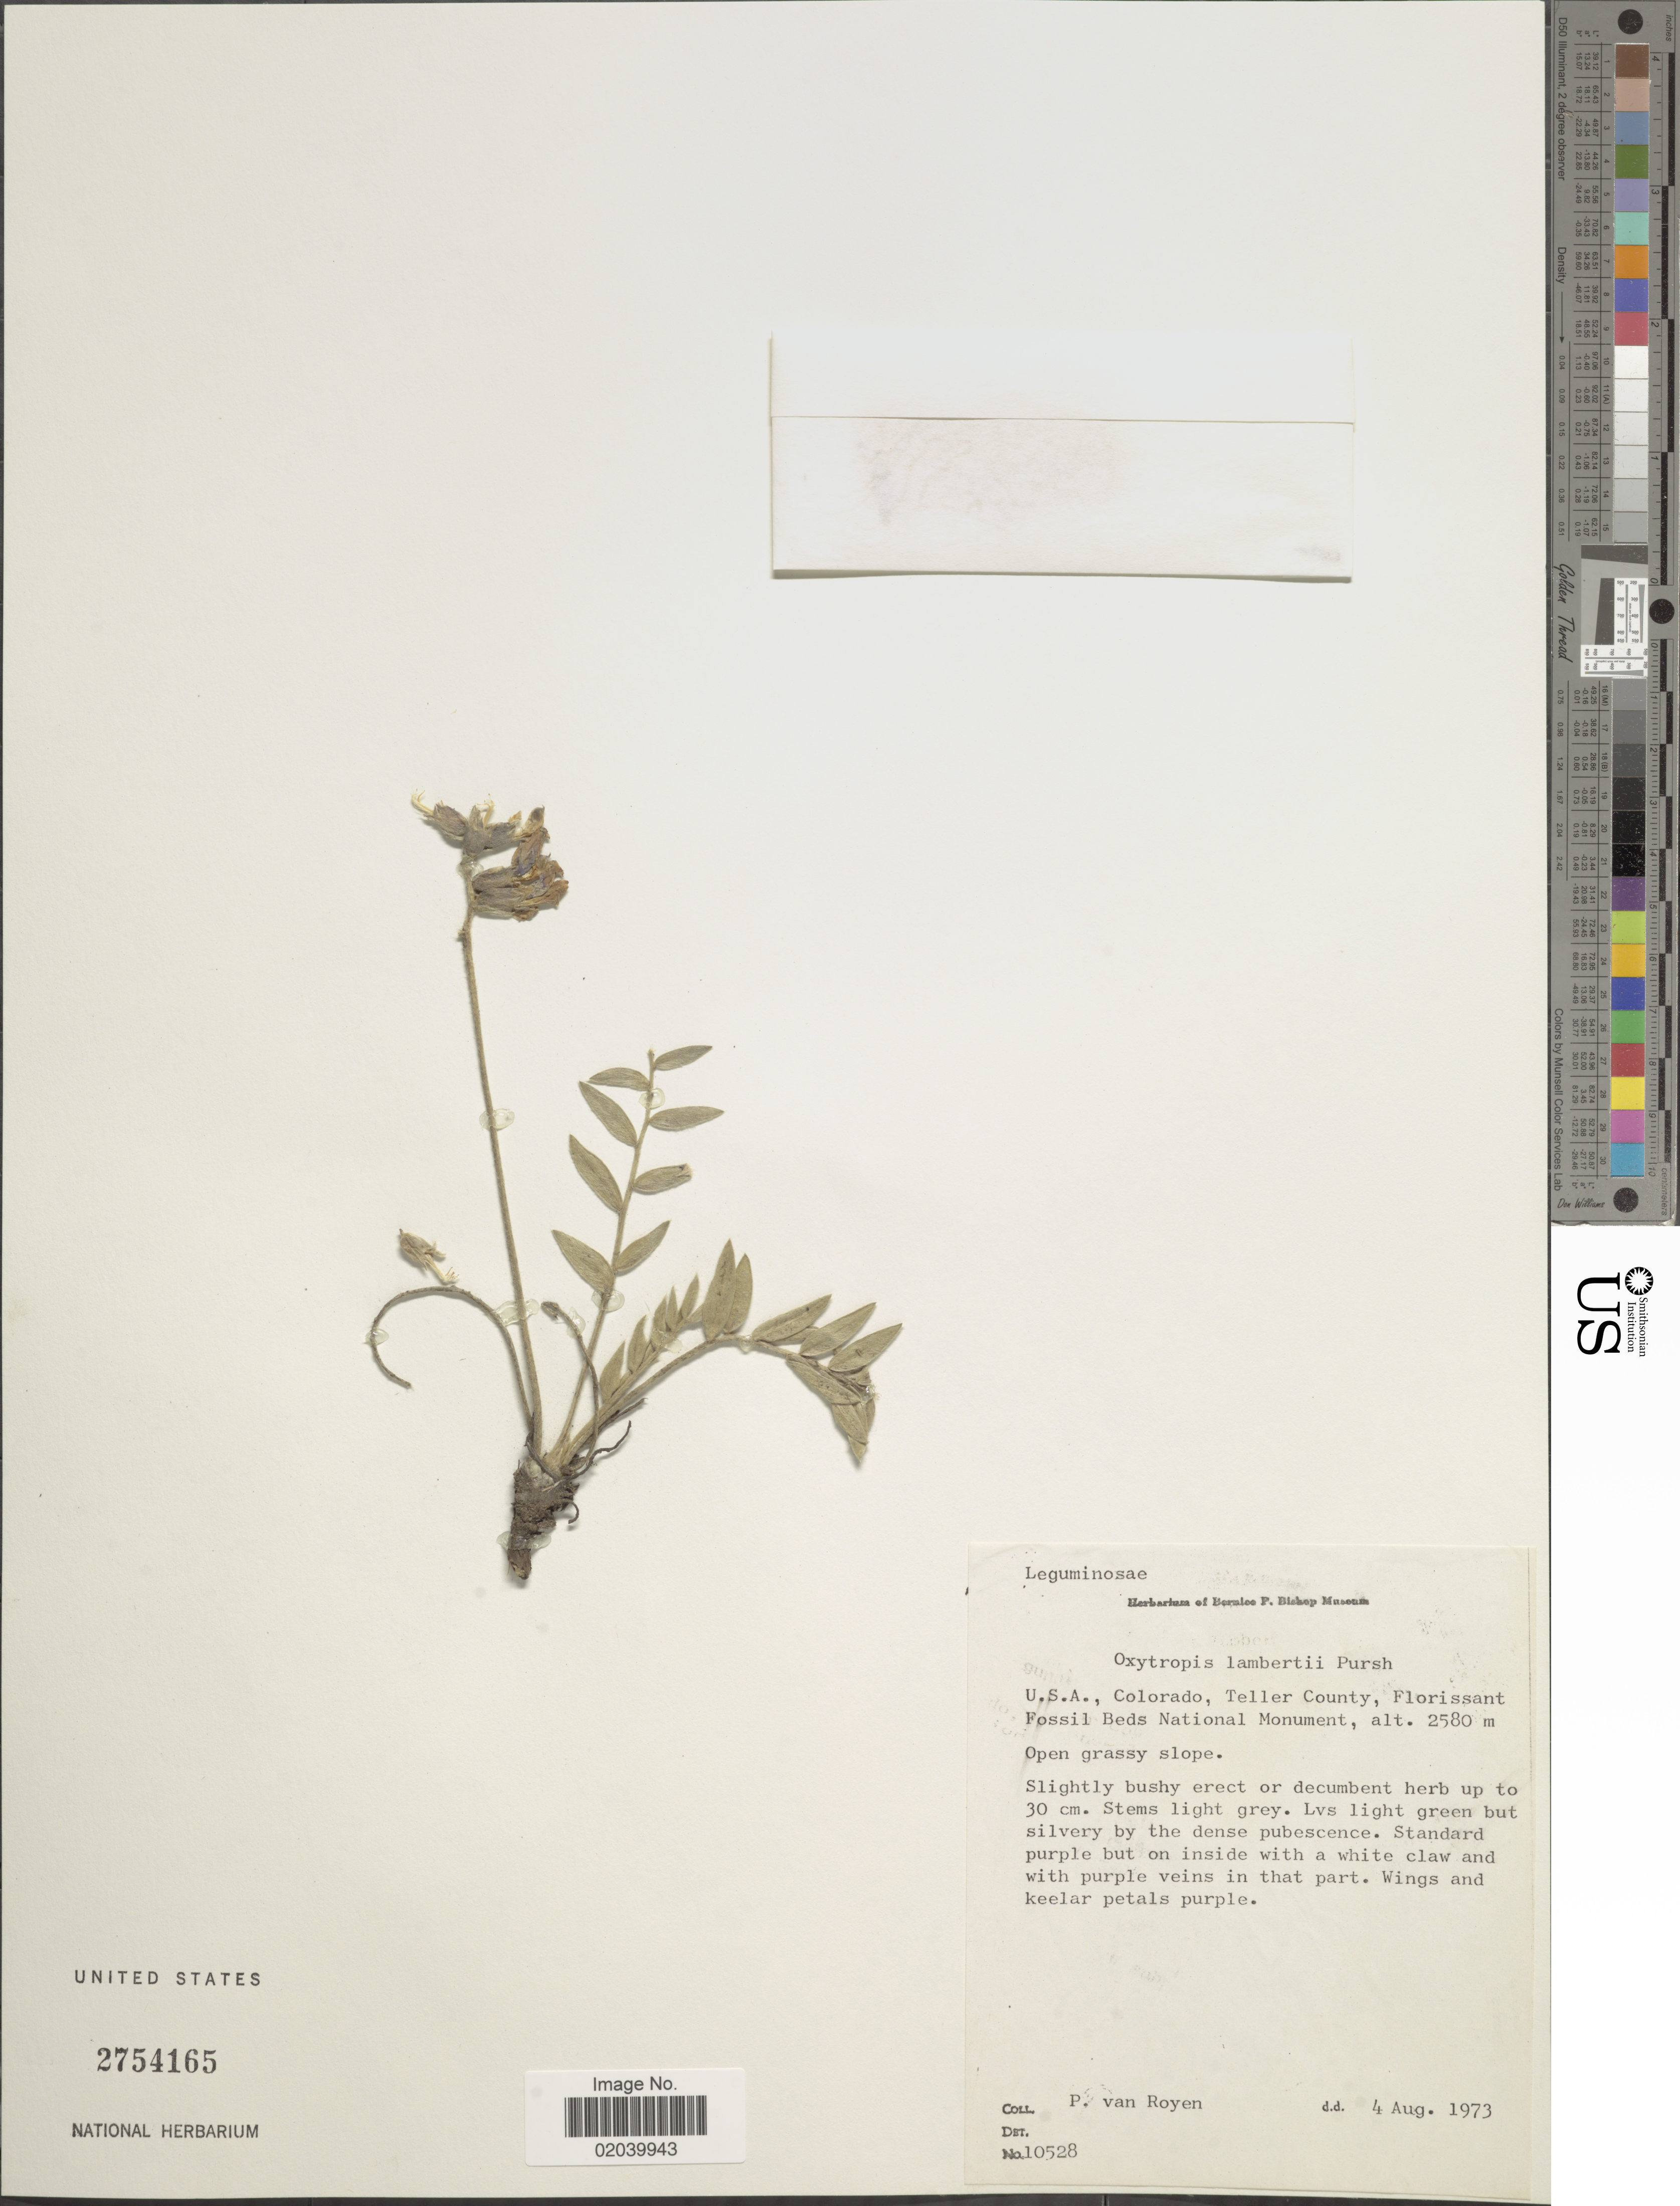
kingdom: Plantae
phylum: Tracheophyta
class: Magnoliopsida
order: Fabales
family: Fabaceae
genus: Oxytropis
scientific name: Oxytropis lambertii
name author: Pursh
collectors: P. van Royen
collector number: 10528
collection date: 1973-08-04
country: United States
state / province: Colorado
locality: Teller County, Florissant Fossil Beds National Monument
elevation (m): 2580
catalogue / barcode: US 2754165